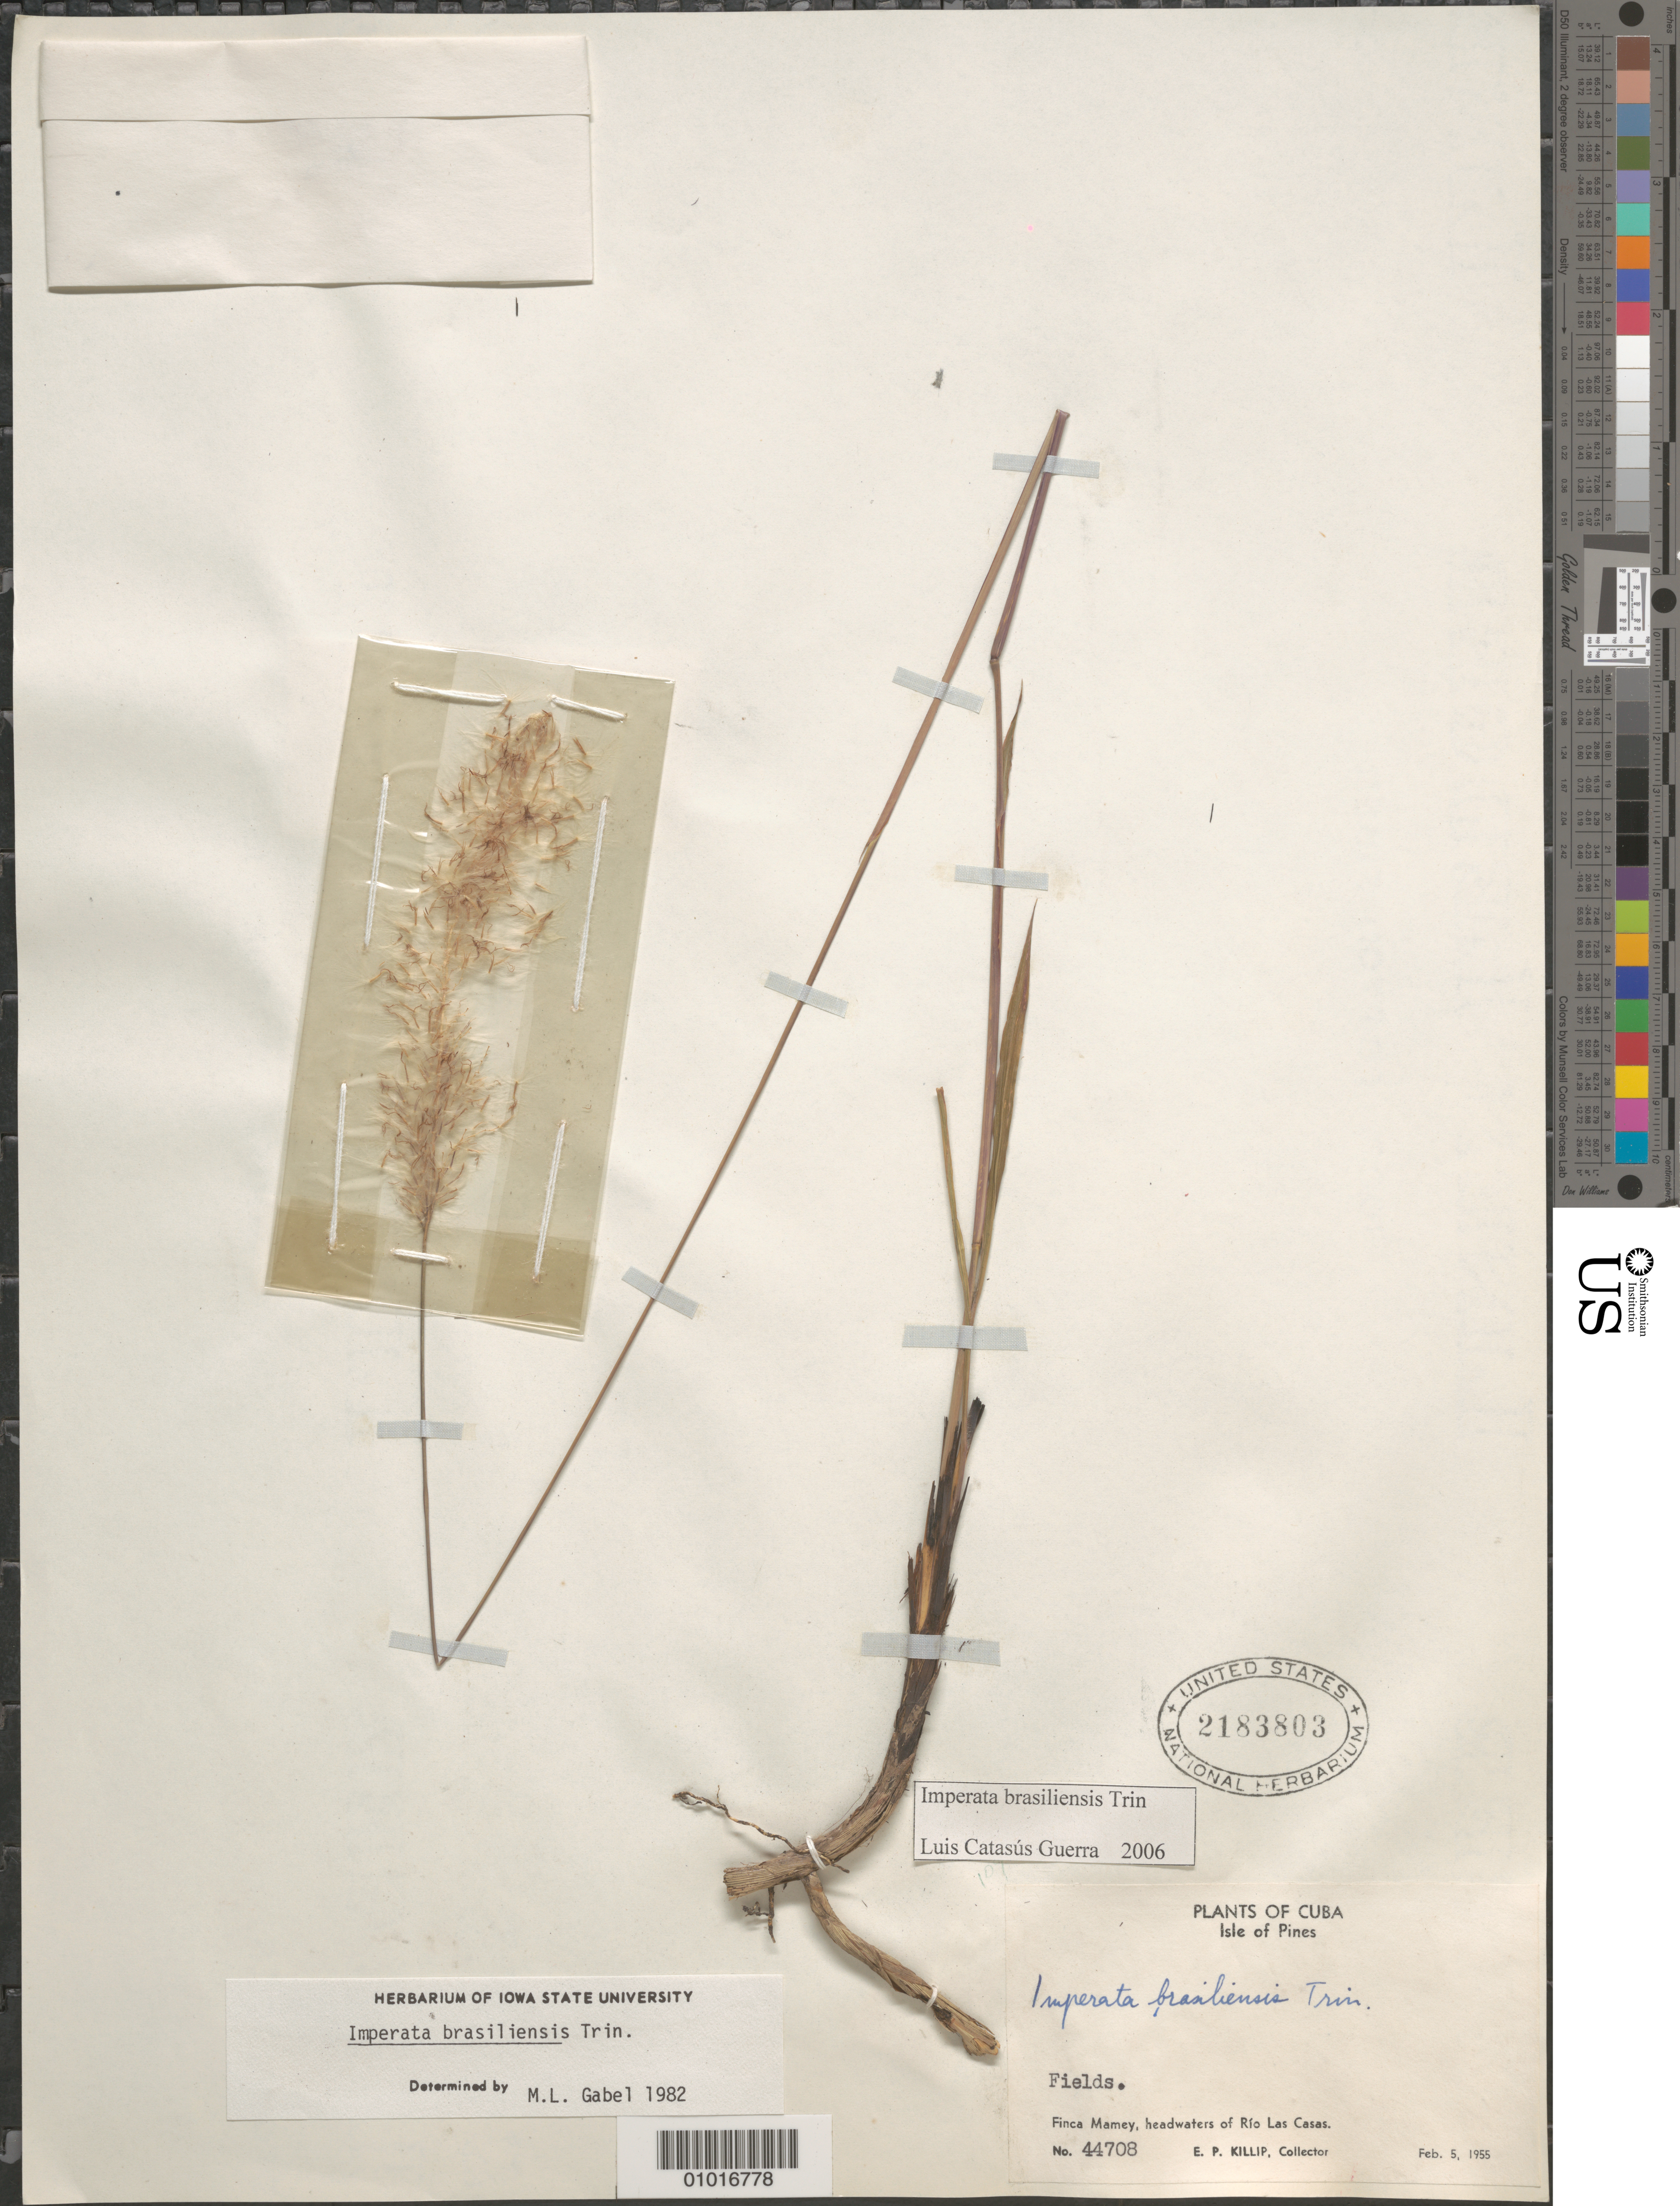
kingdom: Plantae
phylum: Tracheophyta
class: Liliopsida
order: Poales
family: Poaceae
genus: Imperata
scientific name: Imperata brasiliensis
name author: Trin.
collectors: E. P. Killip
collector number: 44708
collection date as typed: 05 Feb 1955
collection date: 1955-02-05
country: Cuba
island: Cuba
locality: Finca Mamey, headwaters of Rio Las Casas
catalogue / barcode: US 2183803